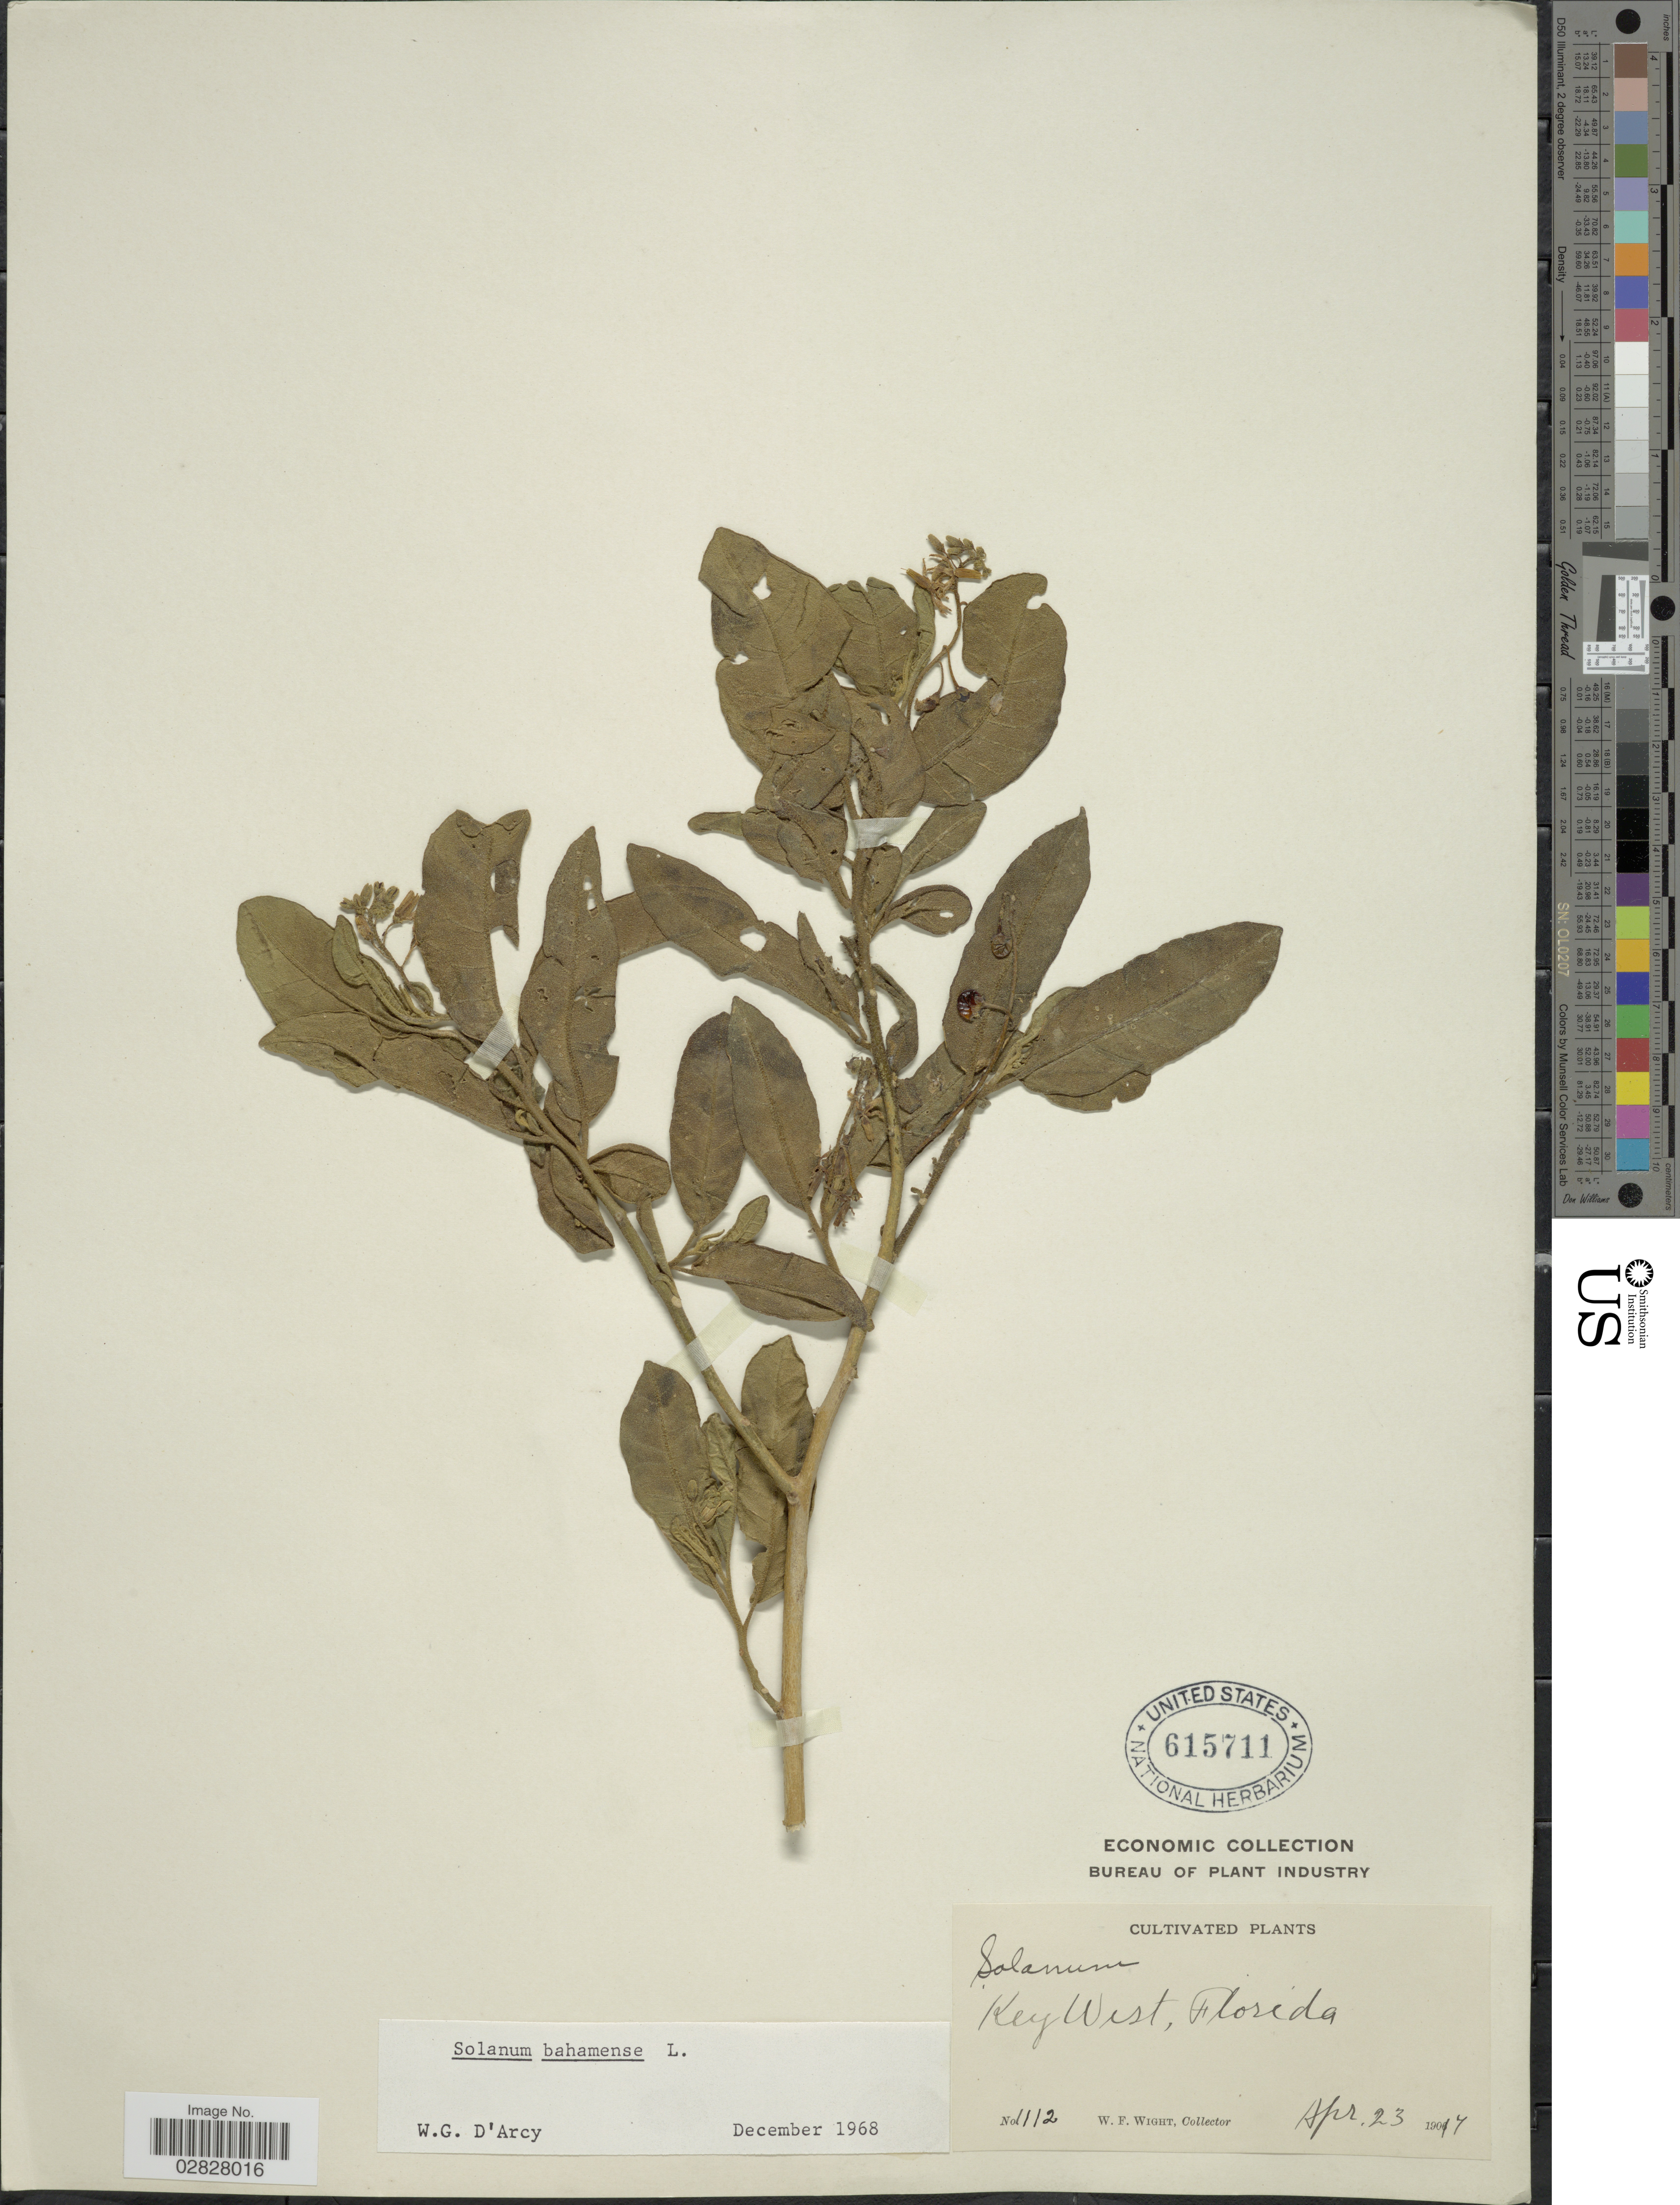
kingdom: Plantae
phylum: Tracheophyta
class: Magnoliopsida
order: Solanales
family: Solanaceae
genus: Solanum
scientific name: Solanum bahamense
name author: L.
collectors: W. Wight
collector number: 1112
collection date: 1917-04-23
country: United States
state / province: Florida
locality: Key West.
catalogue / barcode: US 615711